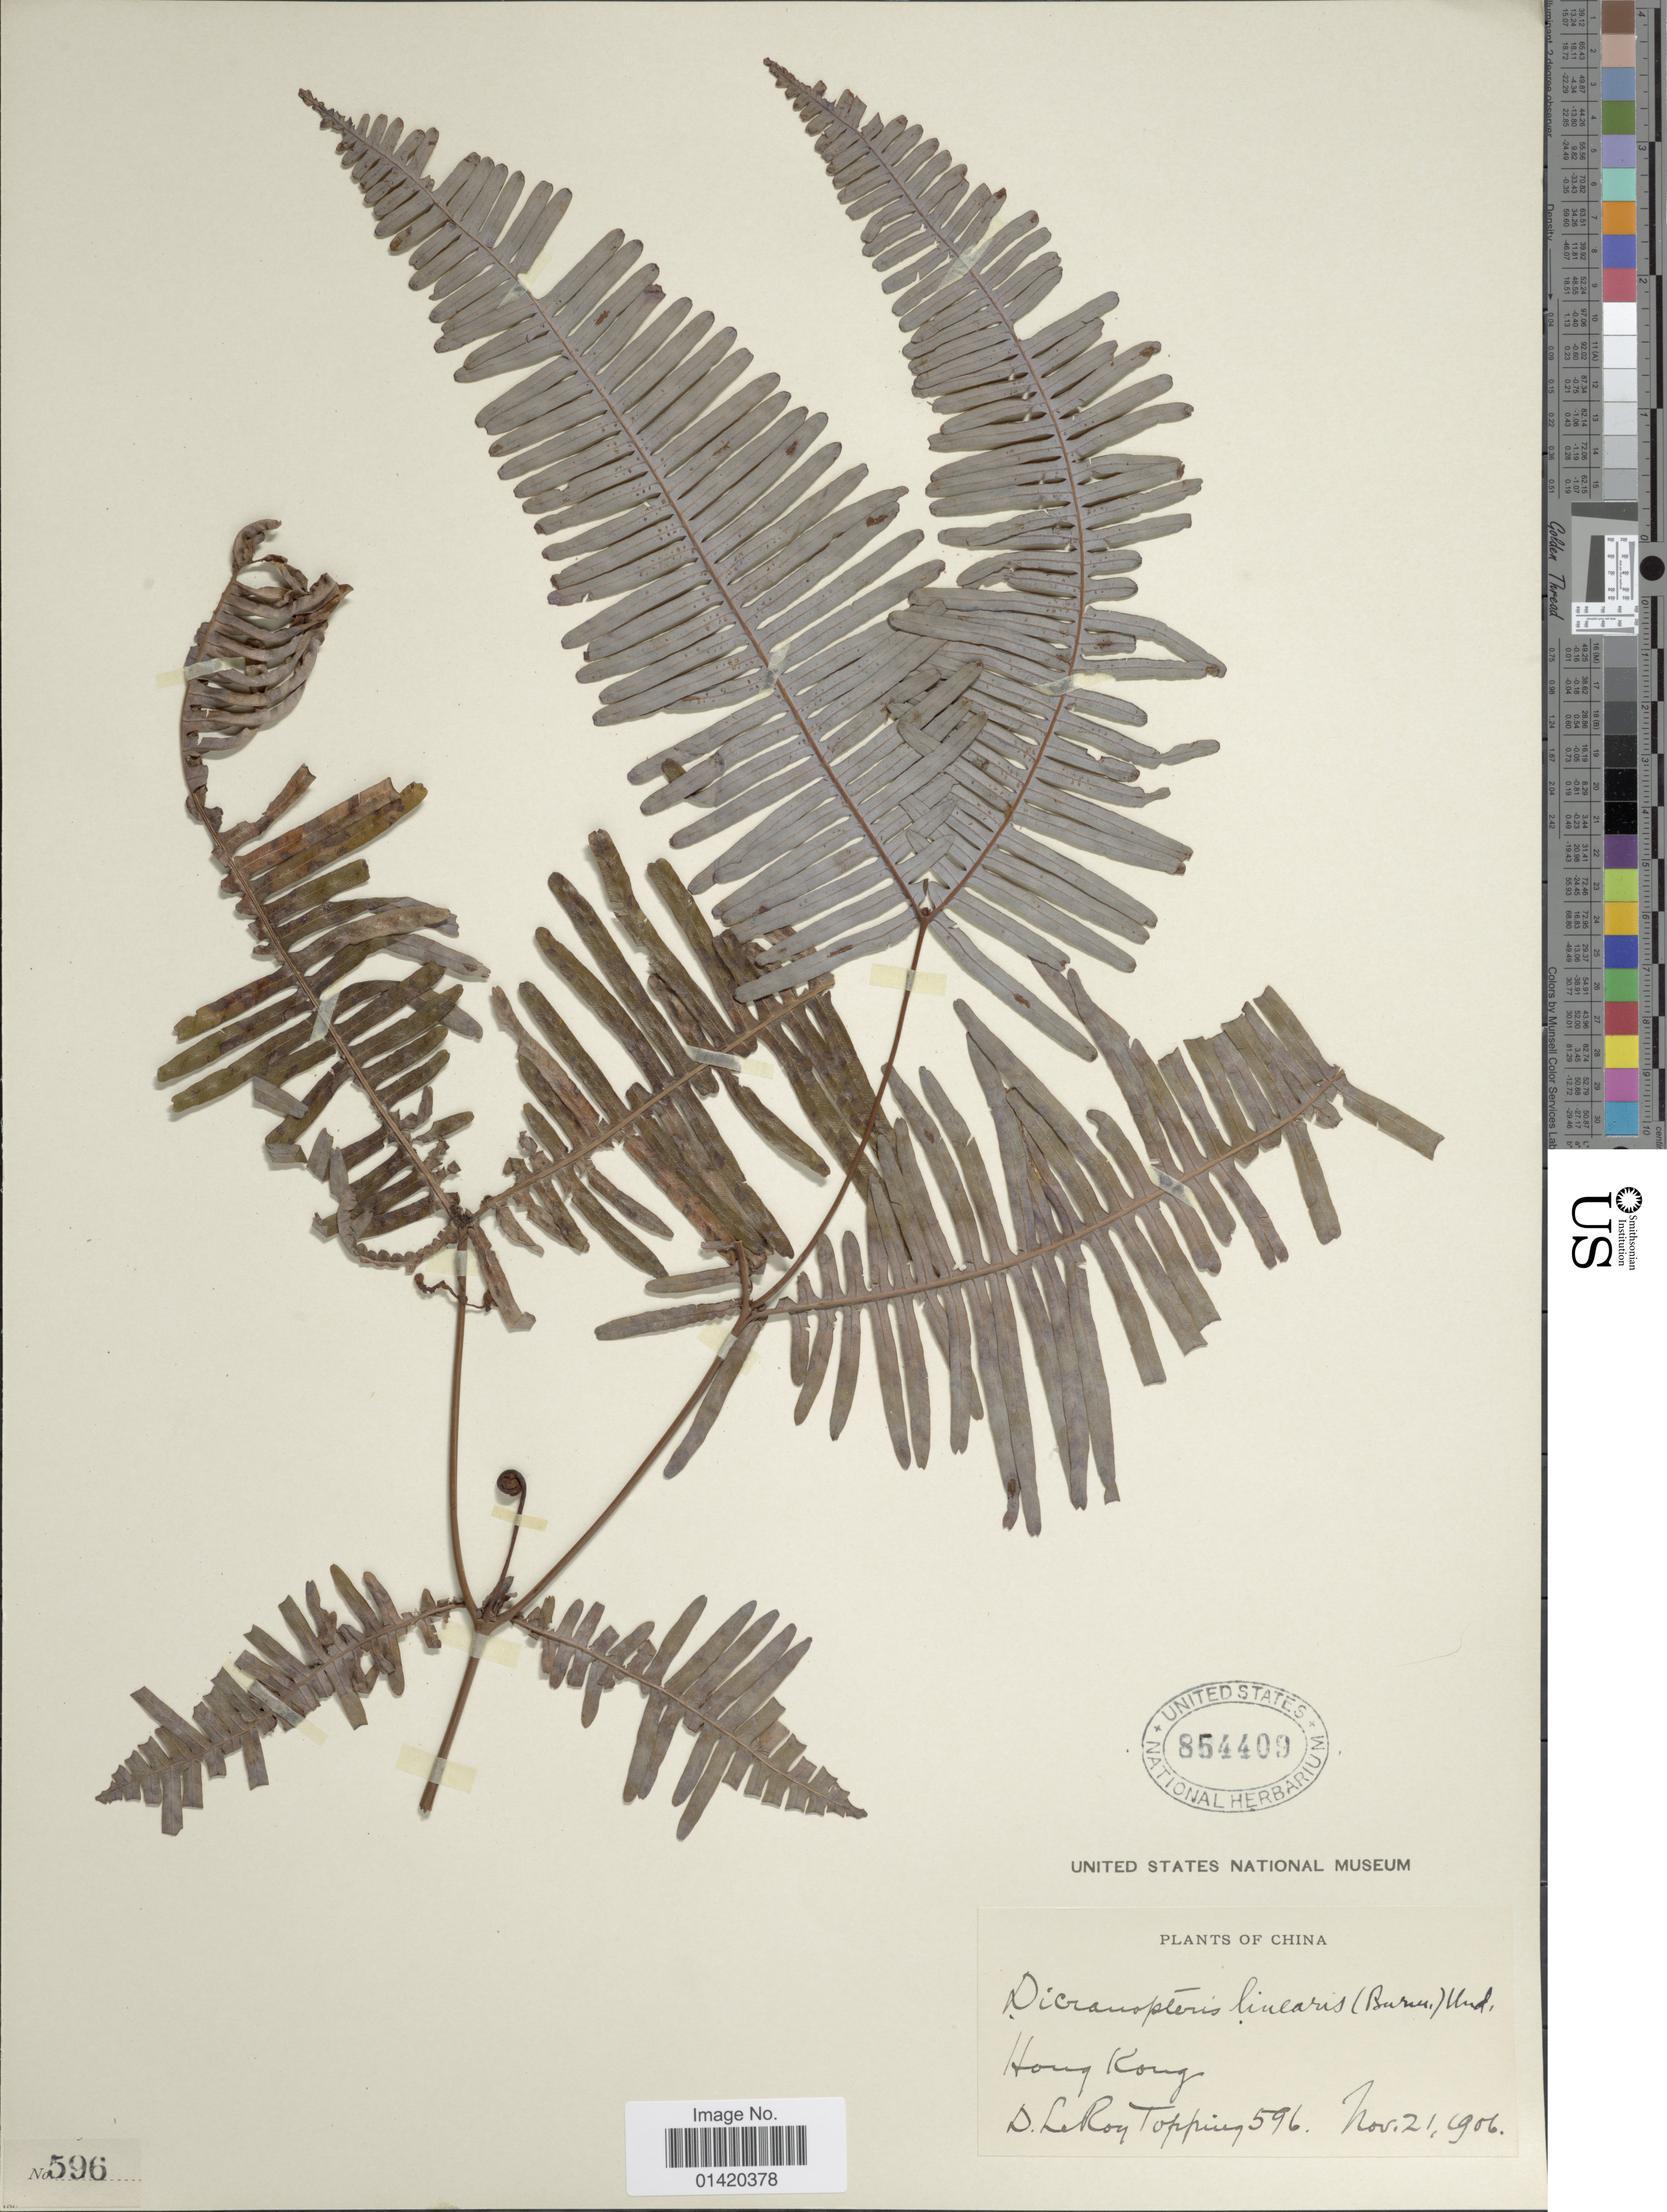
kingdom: Plantae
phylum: Tracheophyta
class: Polypodiopsida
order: Gleicheniales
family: Gleicheniaceae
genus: Dicranopteris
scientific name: Dicranopteris linearis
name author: (Burm. f.) Underw.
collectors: D. L. Topping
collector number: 596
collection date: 1906-11-21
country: China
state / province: Hong Kong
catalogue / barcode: US 854409